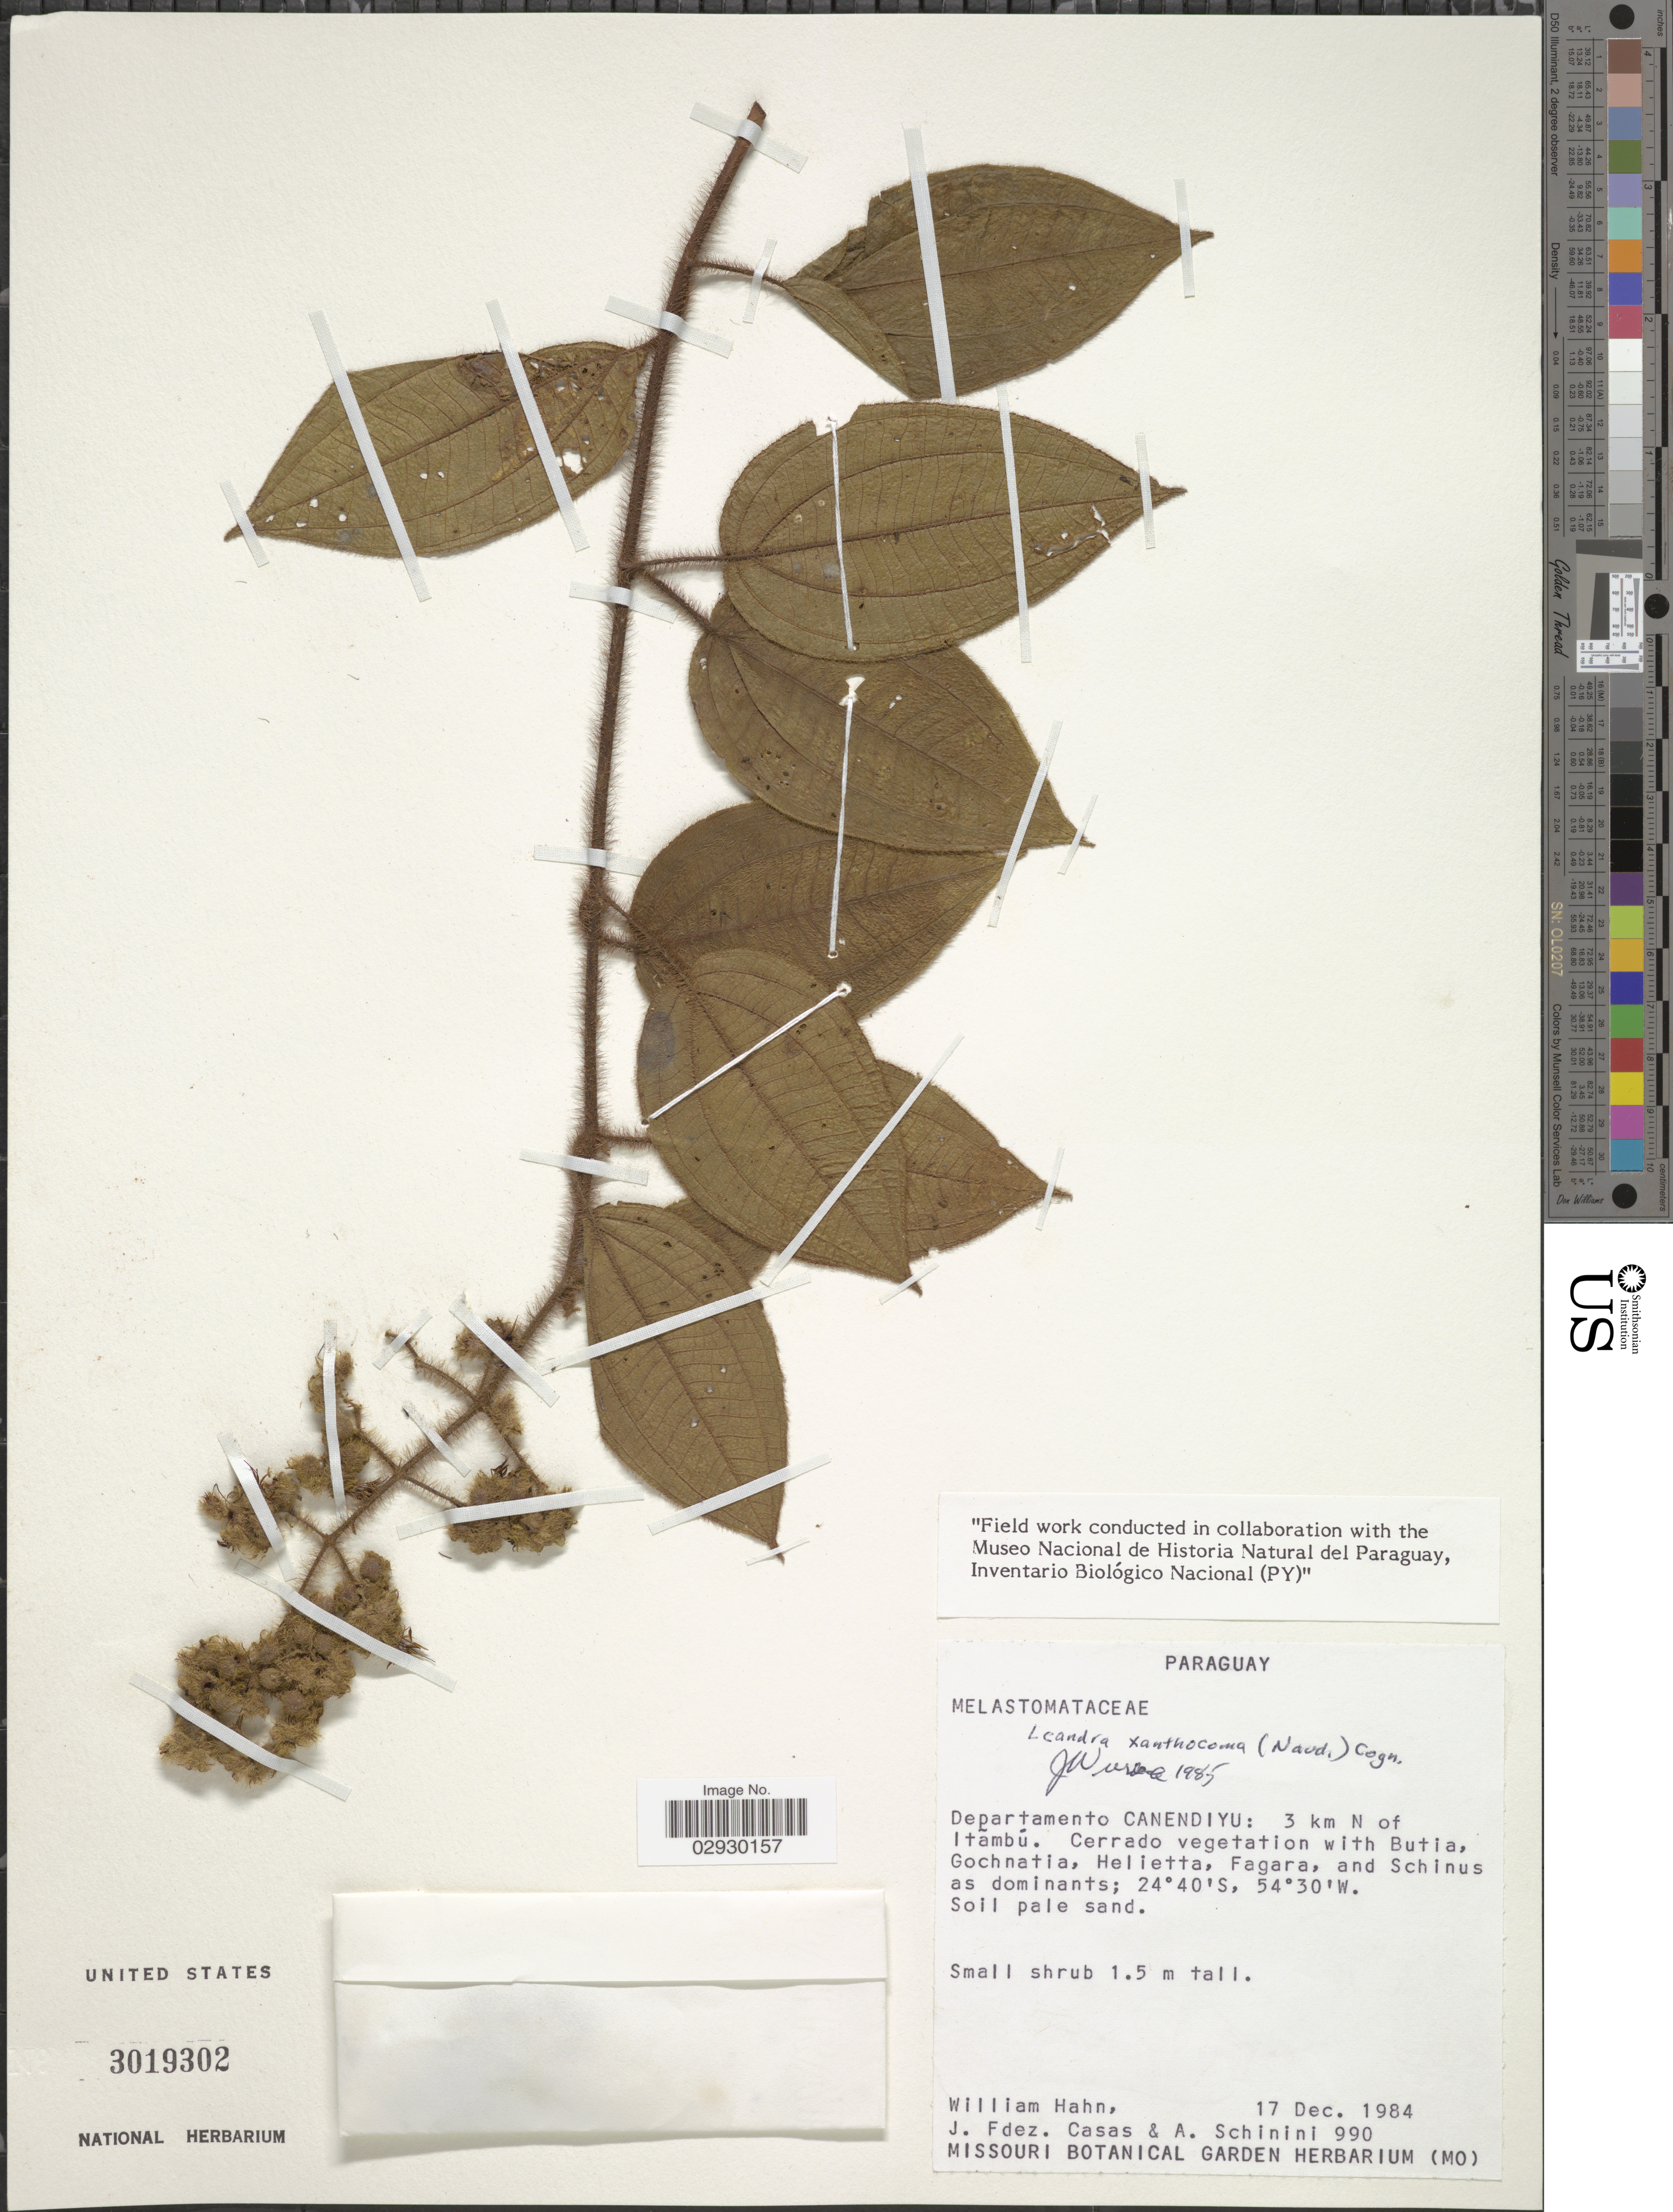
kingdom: Plantae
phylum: Tracheophyta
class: Magnoliopsida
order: Myrtales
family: Melastomataceae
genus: Leandra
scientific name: Leandra xanthocoma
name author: (Naudin) Cogn.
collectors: W. Hahn, J. Casas & A. Schinini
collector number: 990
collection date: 1984-12-17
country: Paraguay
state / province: Canindeyu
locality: Departamento Canendiyu: 3 km N of Itãmbú.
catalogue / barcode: US 3019302